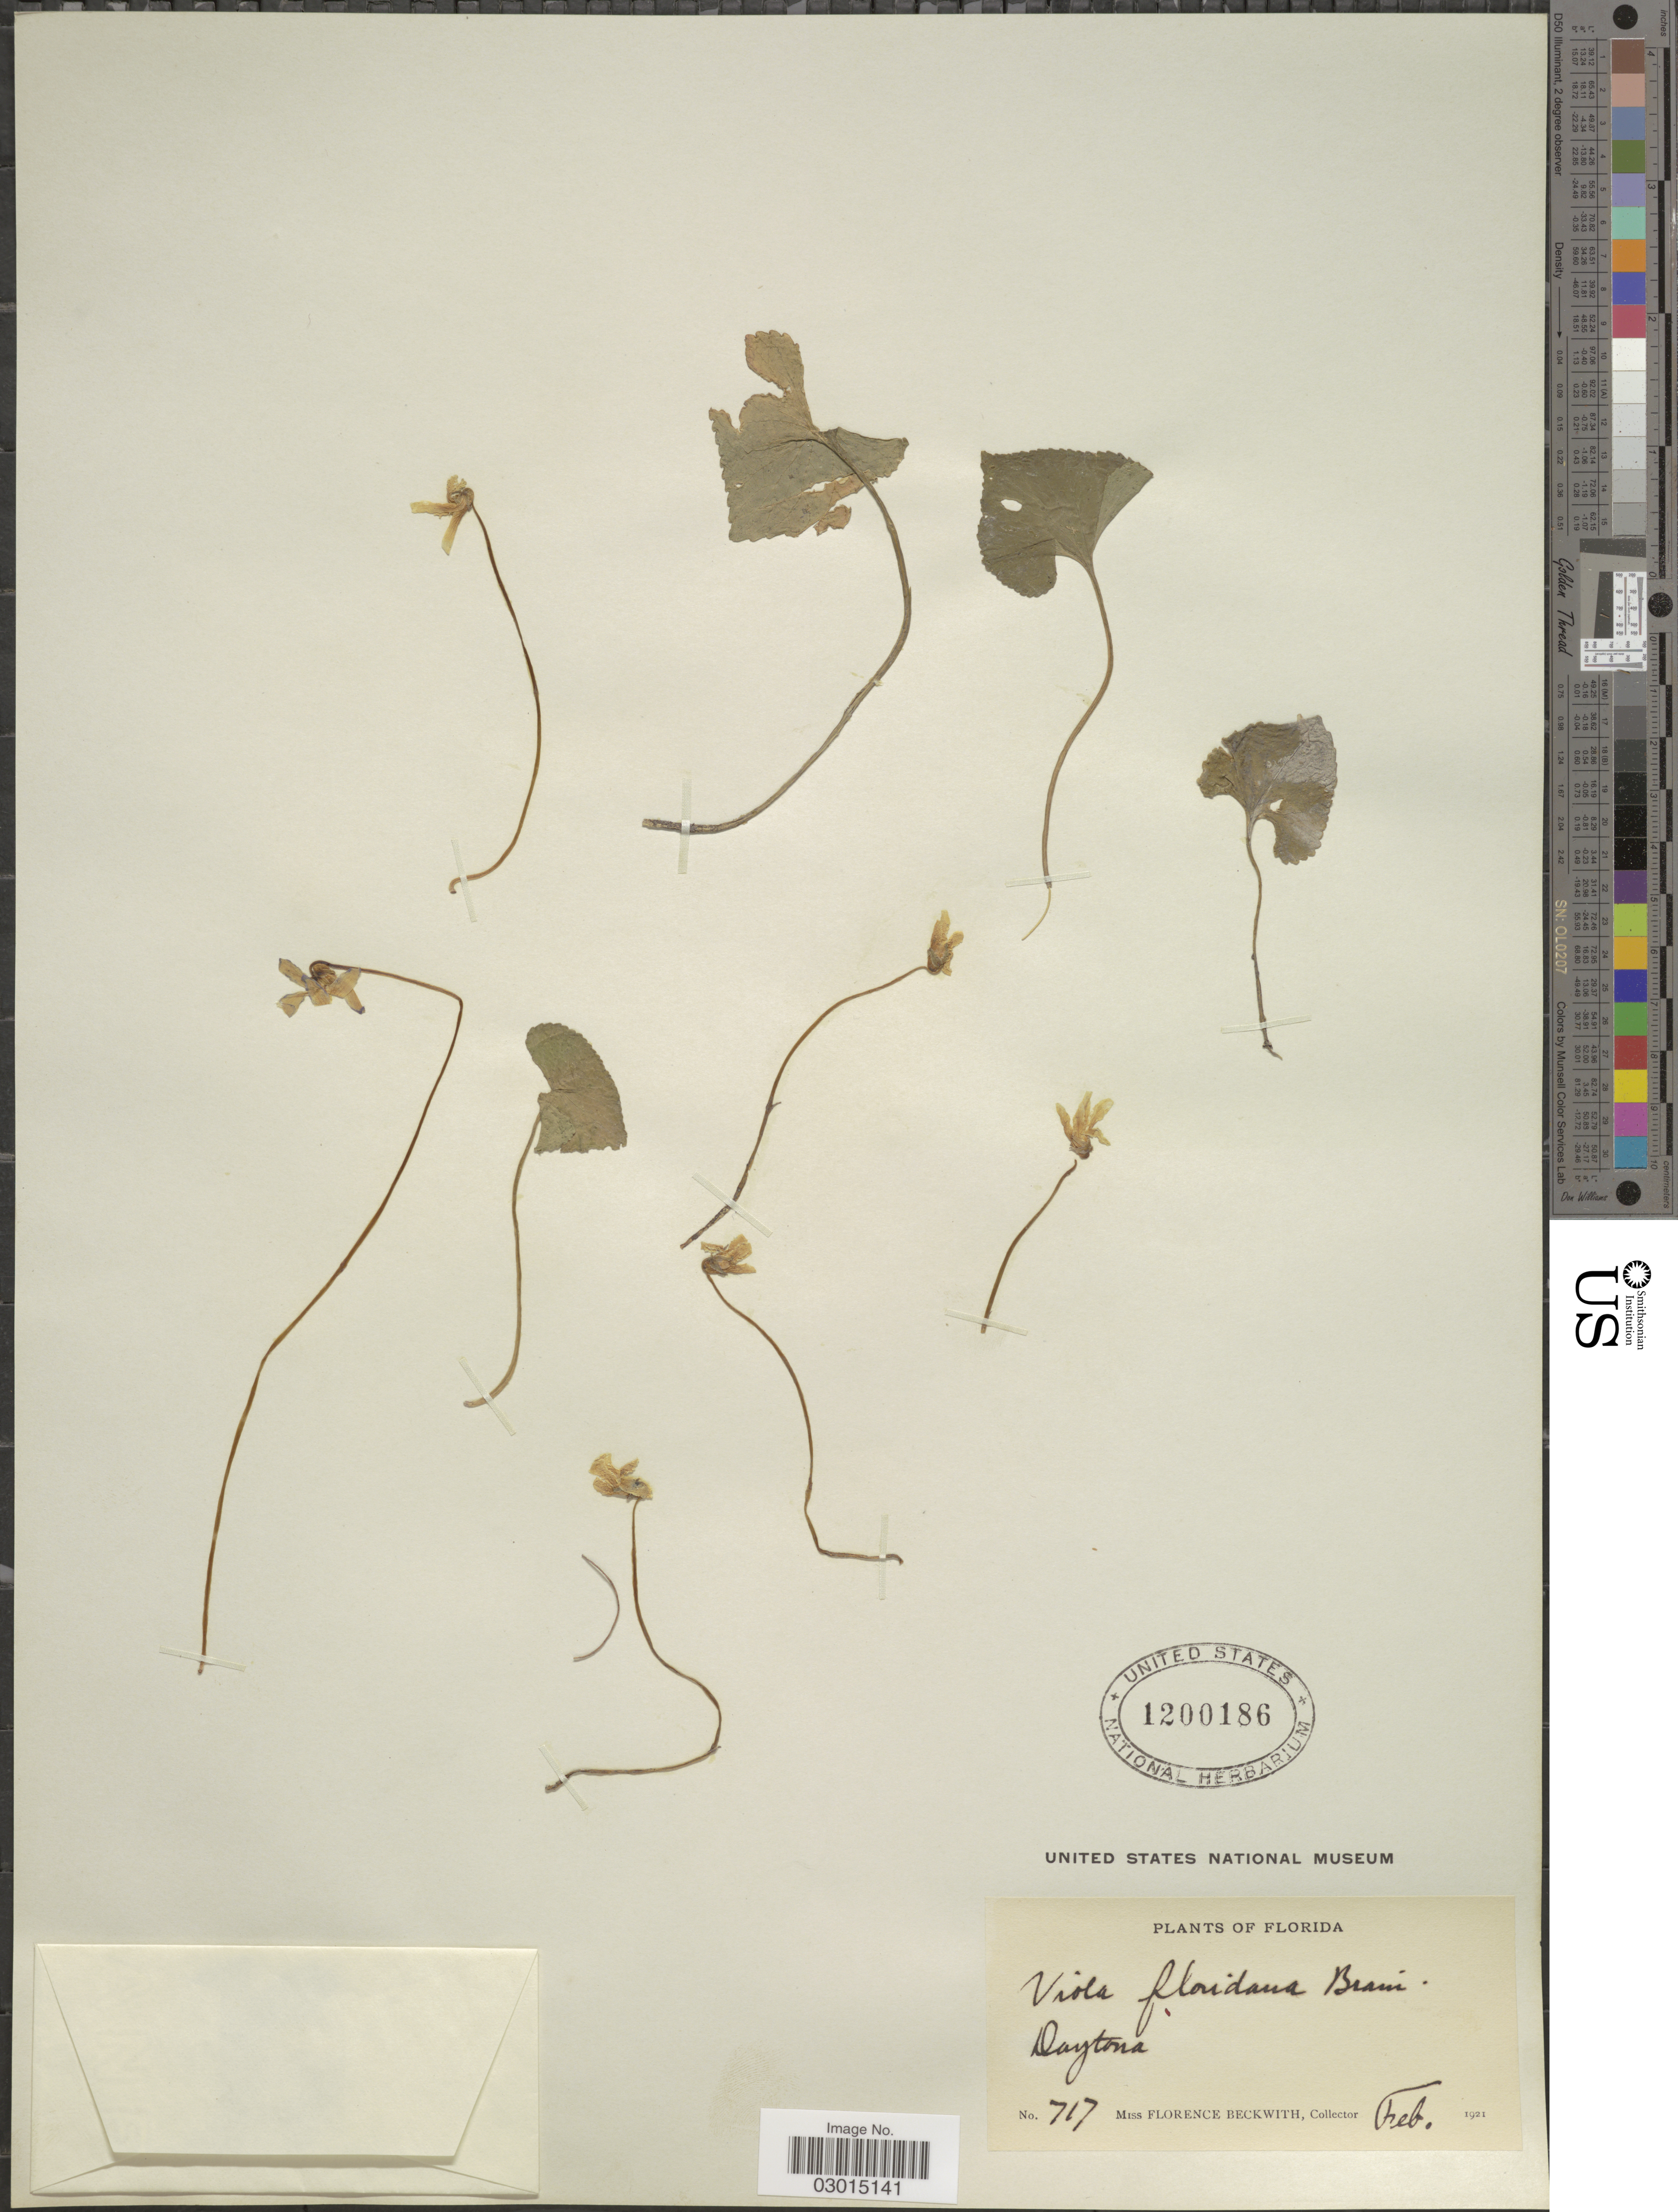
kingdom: Plantae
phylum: Tracheophyta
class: Magnoliopsida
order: Malpighiales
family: Violaceae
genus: Viola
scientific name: Viola floridana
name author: Brainerd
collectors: F. Beckwith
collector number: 717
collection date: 1921-02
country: United States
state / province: Florida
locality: Daytona.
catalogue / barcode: US 1200186